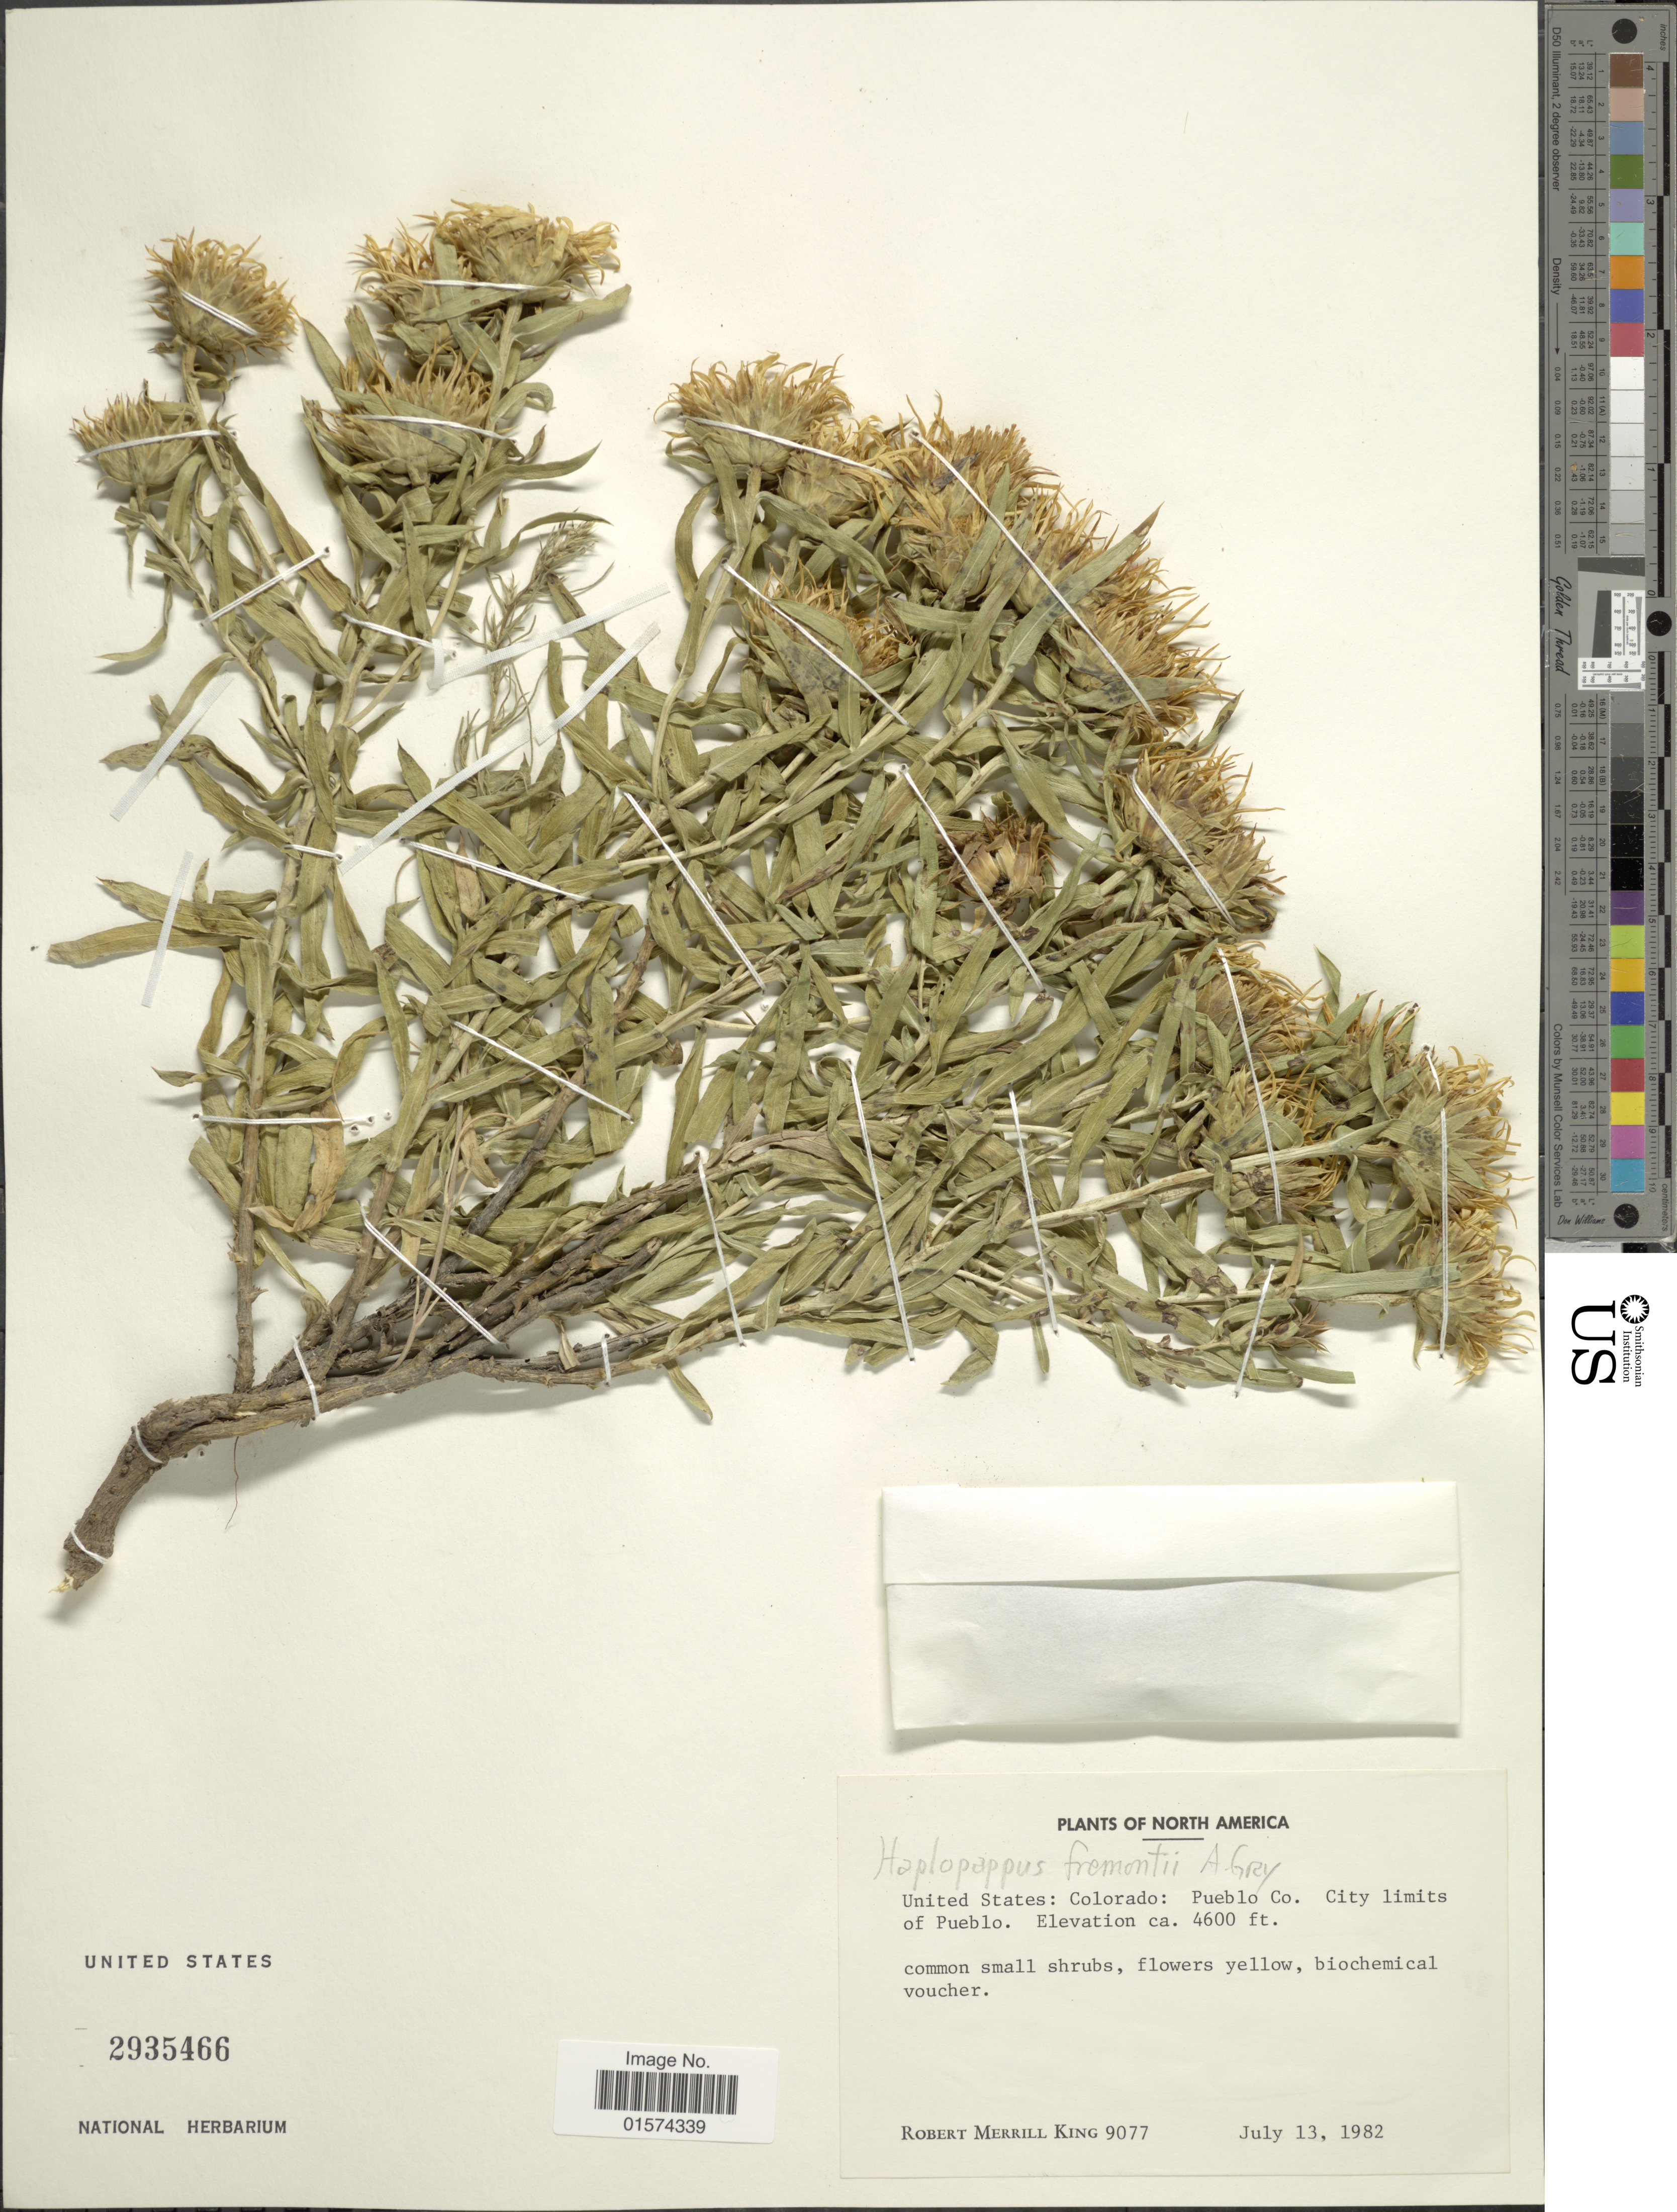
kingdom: Plantae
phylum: Tracheophyta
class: Magnoliopsida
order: Asterales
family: Asteraceae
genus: Oonopsis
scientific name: Oonopsis fremontii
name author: A. Gray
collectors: R. M. King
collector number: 9077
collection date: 1982-07-13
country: United States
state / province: Colorado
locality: North America, Pueblo Co. City limits of Pueblo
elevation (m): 1402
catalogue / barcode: US 2935466